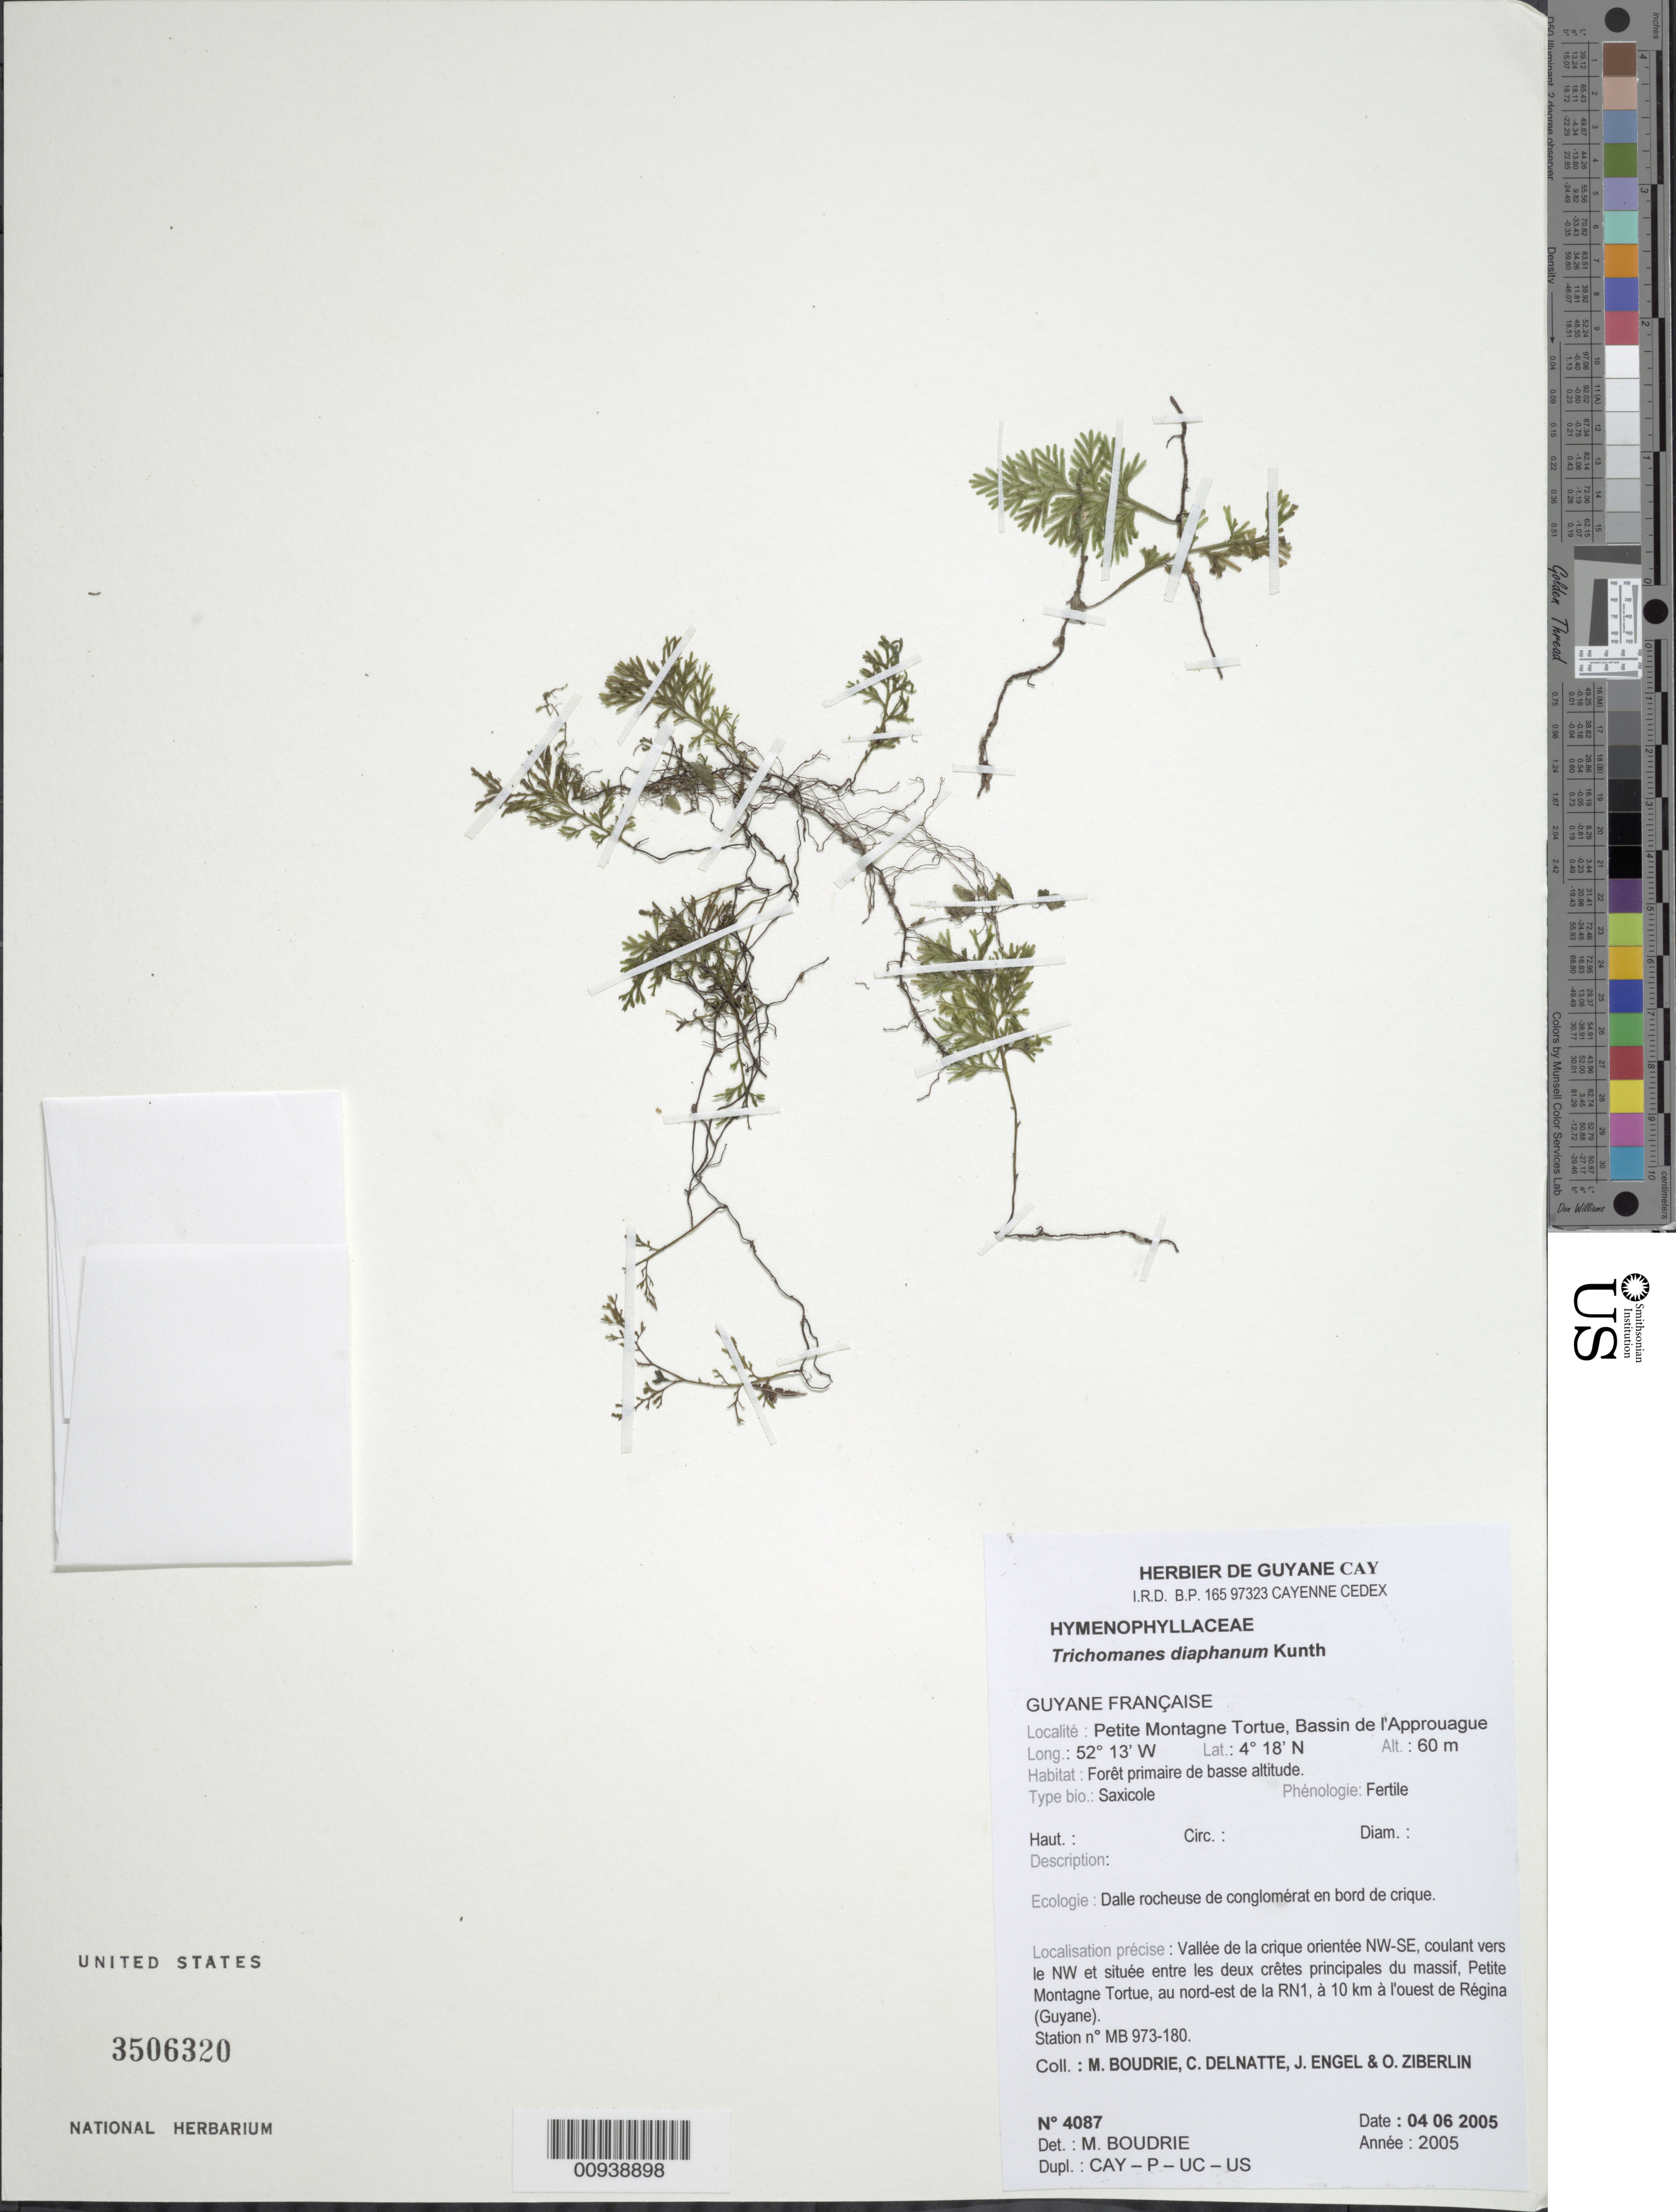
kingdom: Plantae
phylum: Tracheophyta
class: Polypodiopsida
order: Hymenophyllales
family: Hymenophyllaceae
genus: Polyphlebium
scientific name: Polyphlebium diaphanum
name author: (Kunth) Ebihara & Dubuisson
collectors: M. Boudrie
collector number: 4087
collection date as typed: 4-Jun-05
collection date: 2005-06-04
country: French Guiana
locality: Petite Montagne Tortue, Bassin de l'Appprouague, nord-est de RN1, 10 km l'ouest de Régina (Guyane)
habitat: Forêt primaire de basse altitude, dalle rocheuse de conglomérat en bord de crique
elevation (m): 60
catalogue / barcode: US 3506320